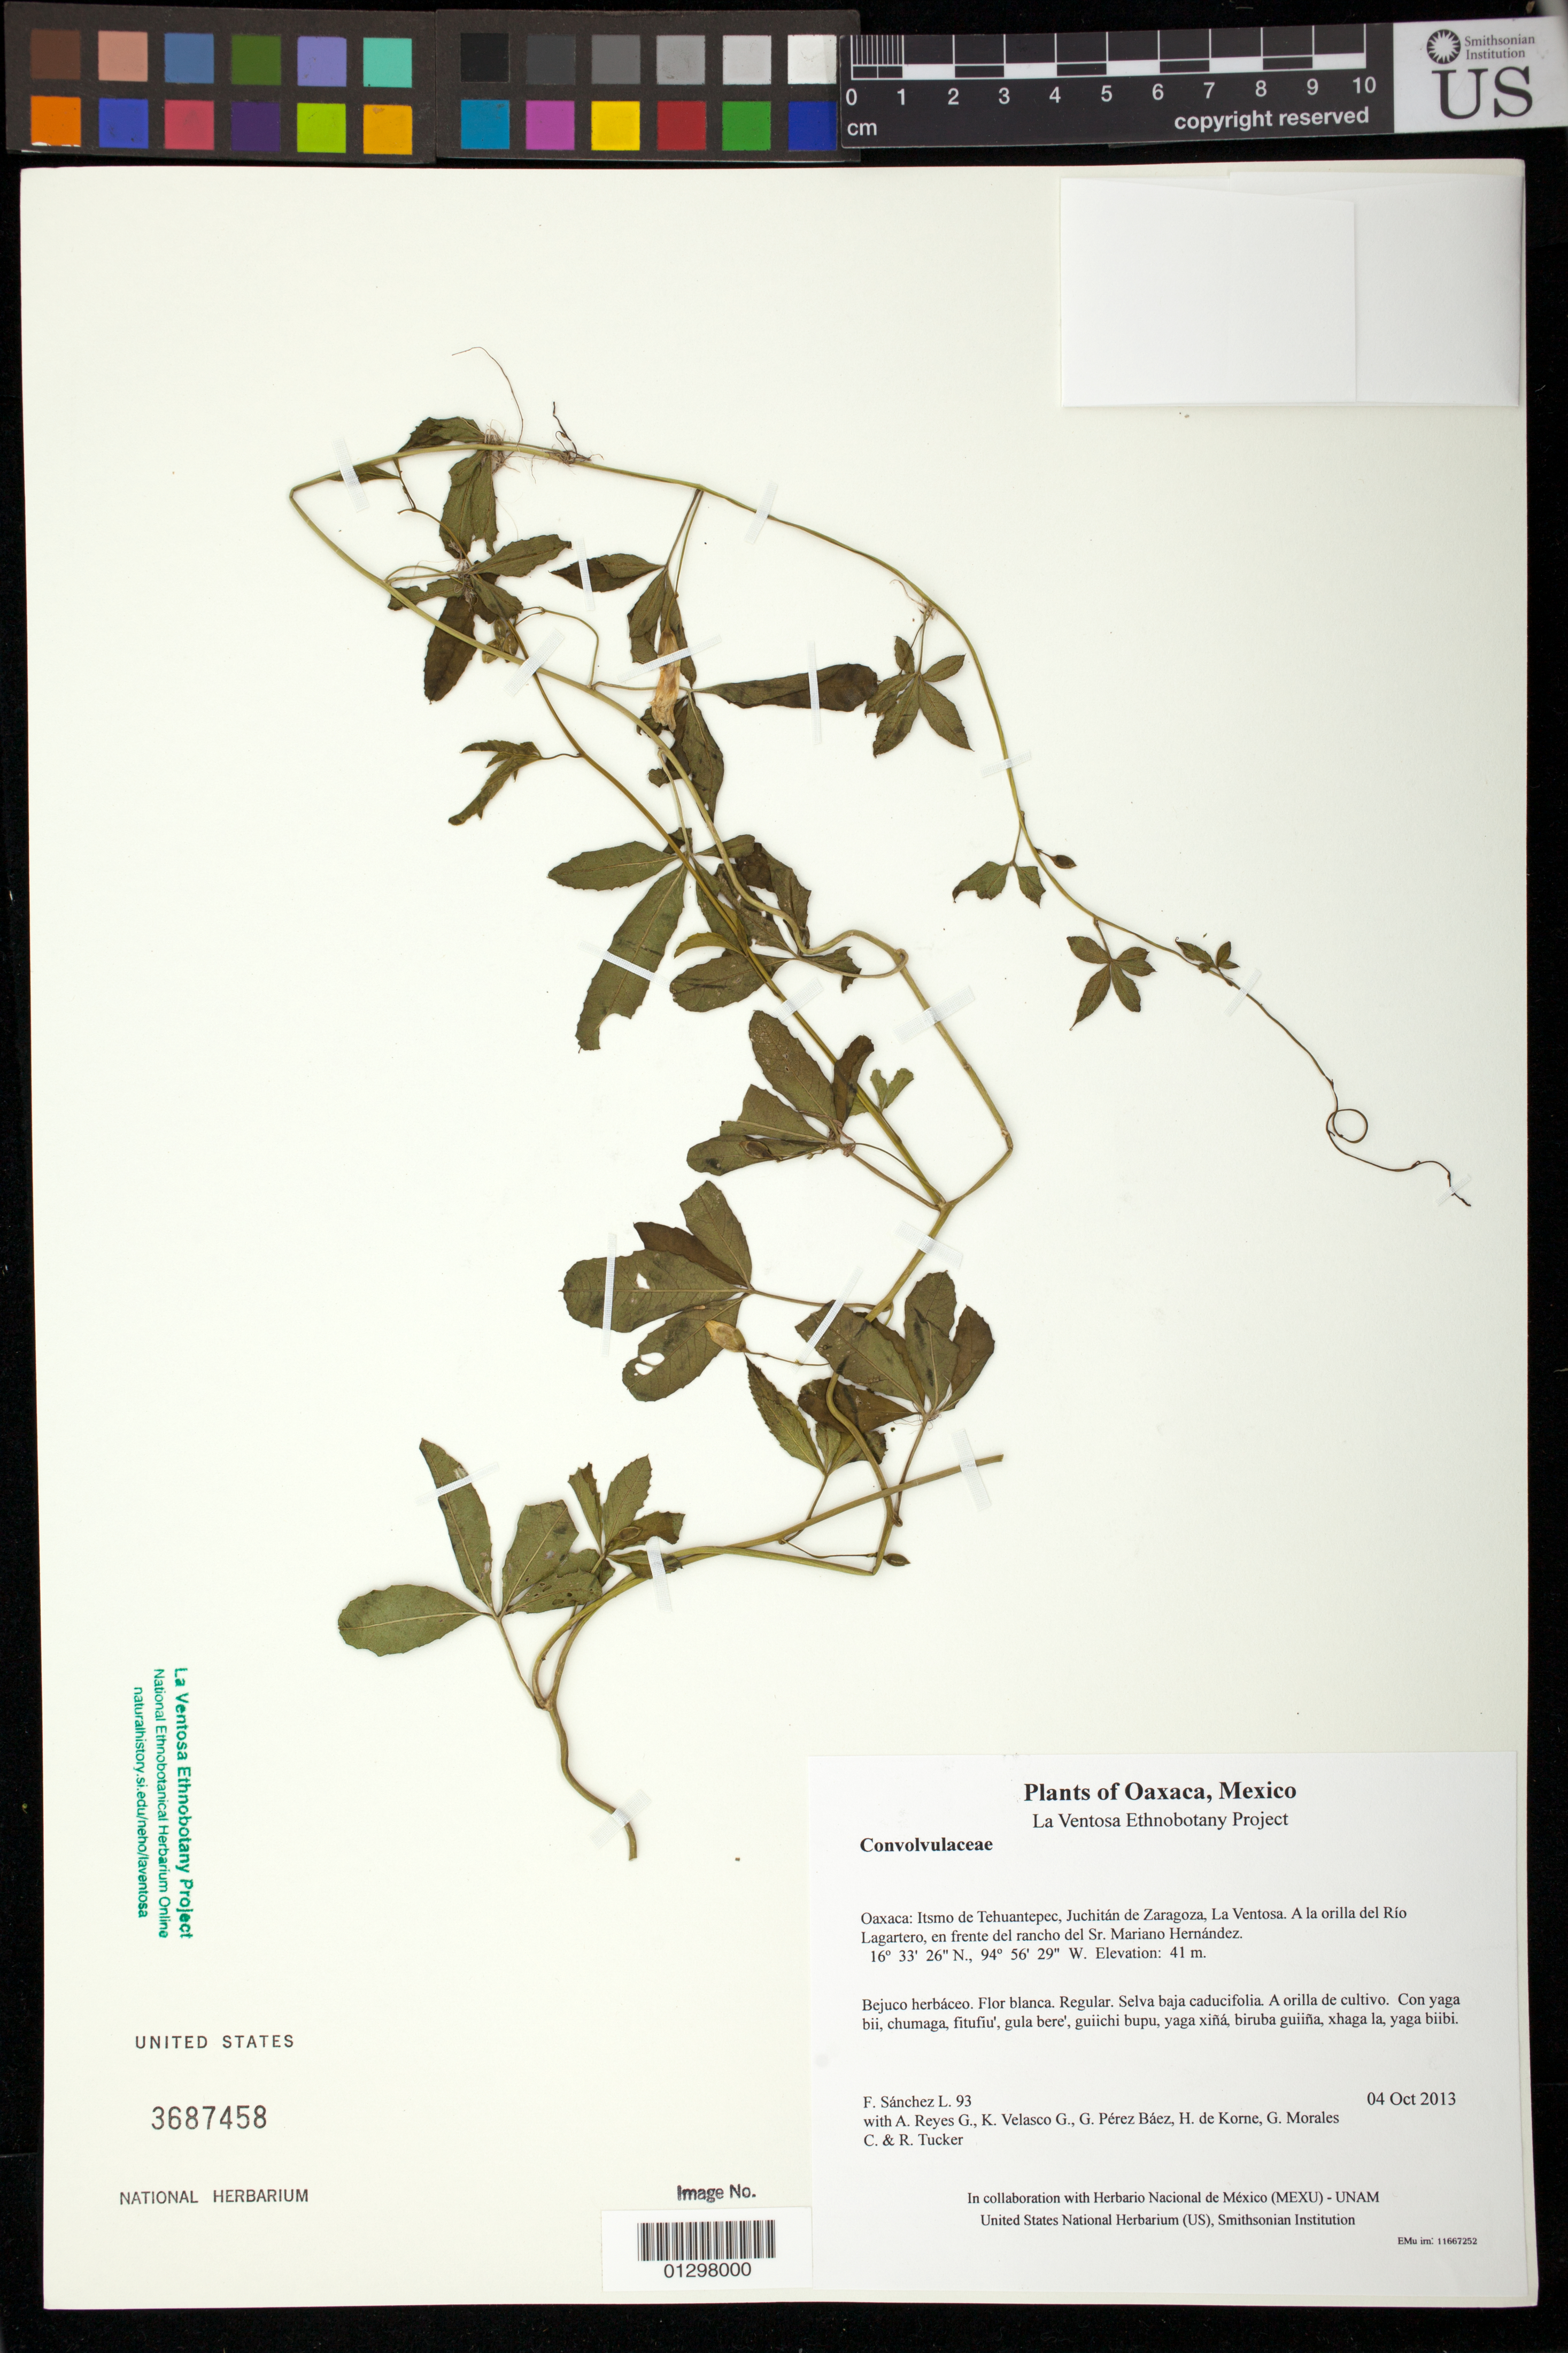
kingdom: Plantae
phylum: Tracheophyta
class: Magnoliopsida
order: Solanales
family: Convolvulaceae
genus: Distimake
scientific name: Distimake quinquefolius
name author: (L.) A. R. Simões & Staples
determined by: Strong, Mark T., (BOT), Smithsonian Institution - National Museum of Natural History (UNITED STATES)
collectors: F. Sánchez L., A. Reyes G., K. Velasco G., G. Pérez Báez, H. de Korne, G. Morales C. & R. Tucker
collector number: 93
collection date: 2013-10-04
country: Mexico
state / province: Oaxaca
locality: Itsmo de Tehuantepec, Juchitán de Zaragoza, La Ventosa. A la orilla del Río Lagartero, en frente del rancho del Sr. Mariano Hernández.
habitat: Selva baja caducifolia. A orilla de cultivo.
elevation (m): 41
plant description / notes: MEXU, SERO, US; Guixi bandaga. Guie' naquichi'. Nuu.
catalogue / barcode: US 3687458